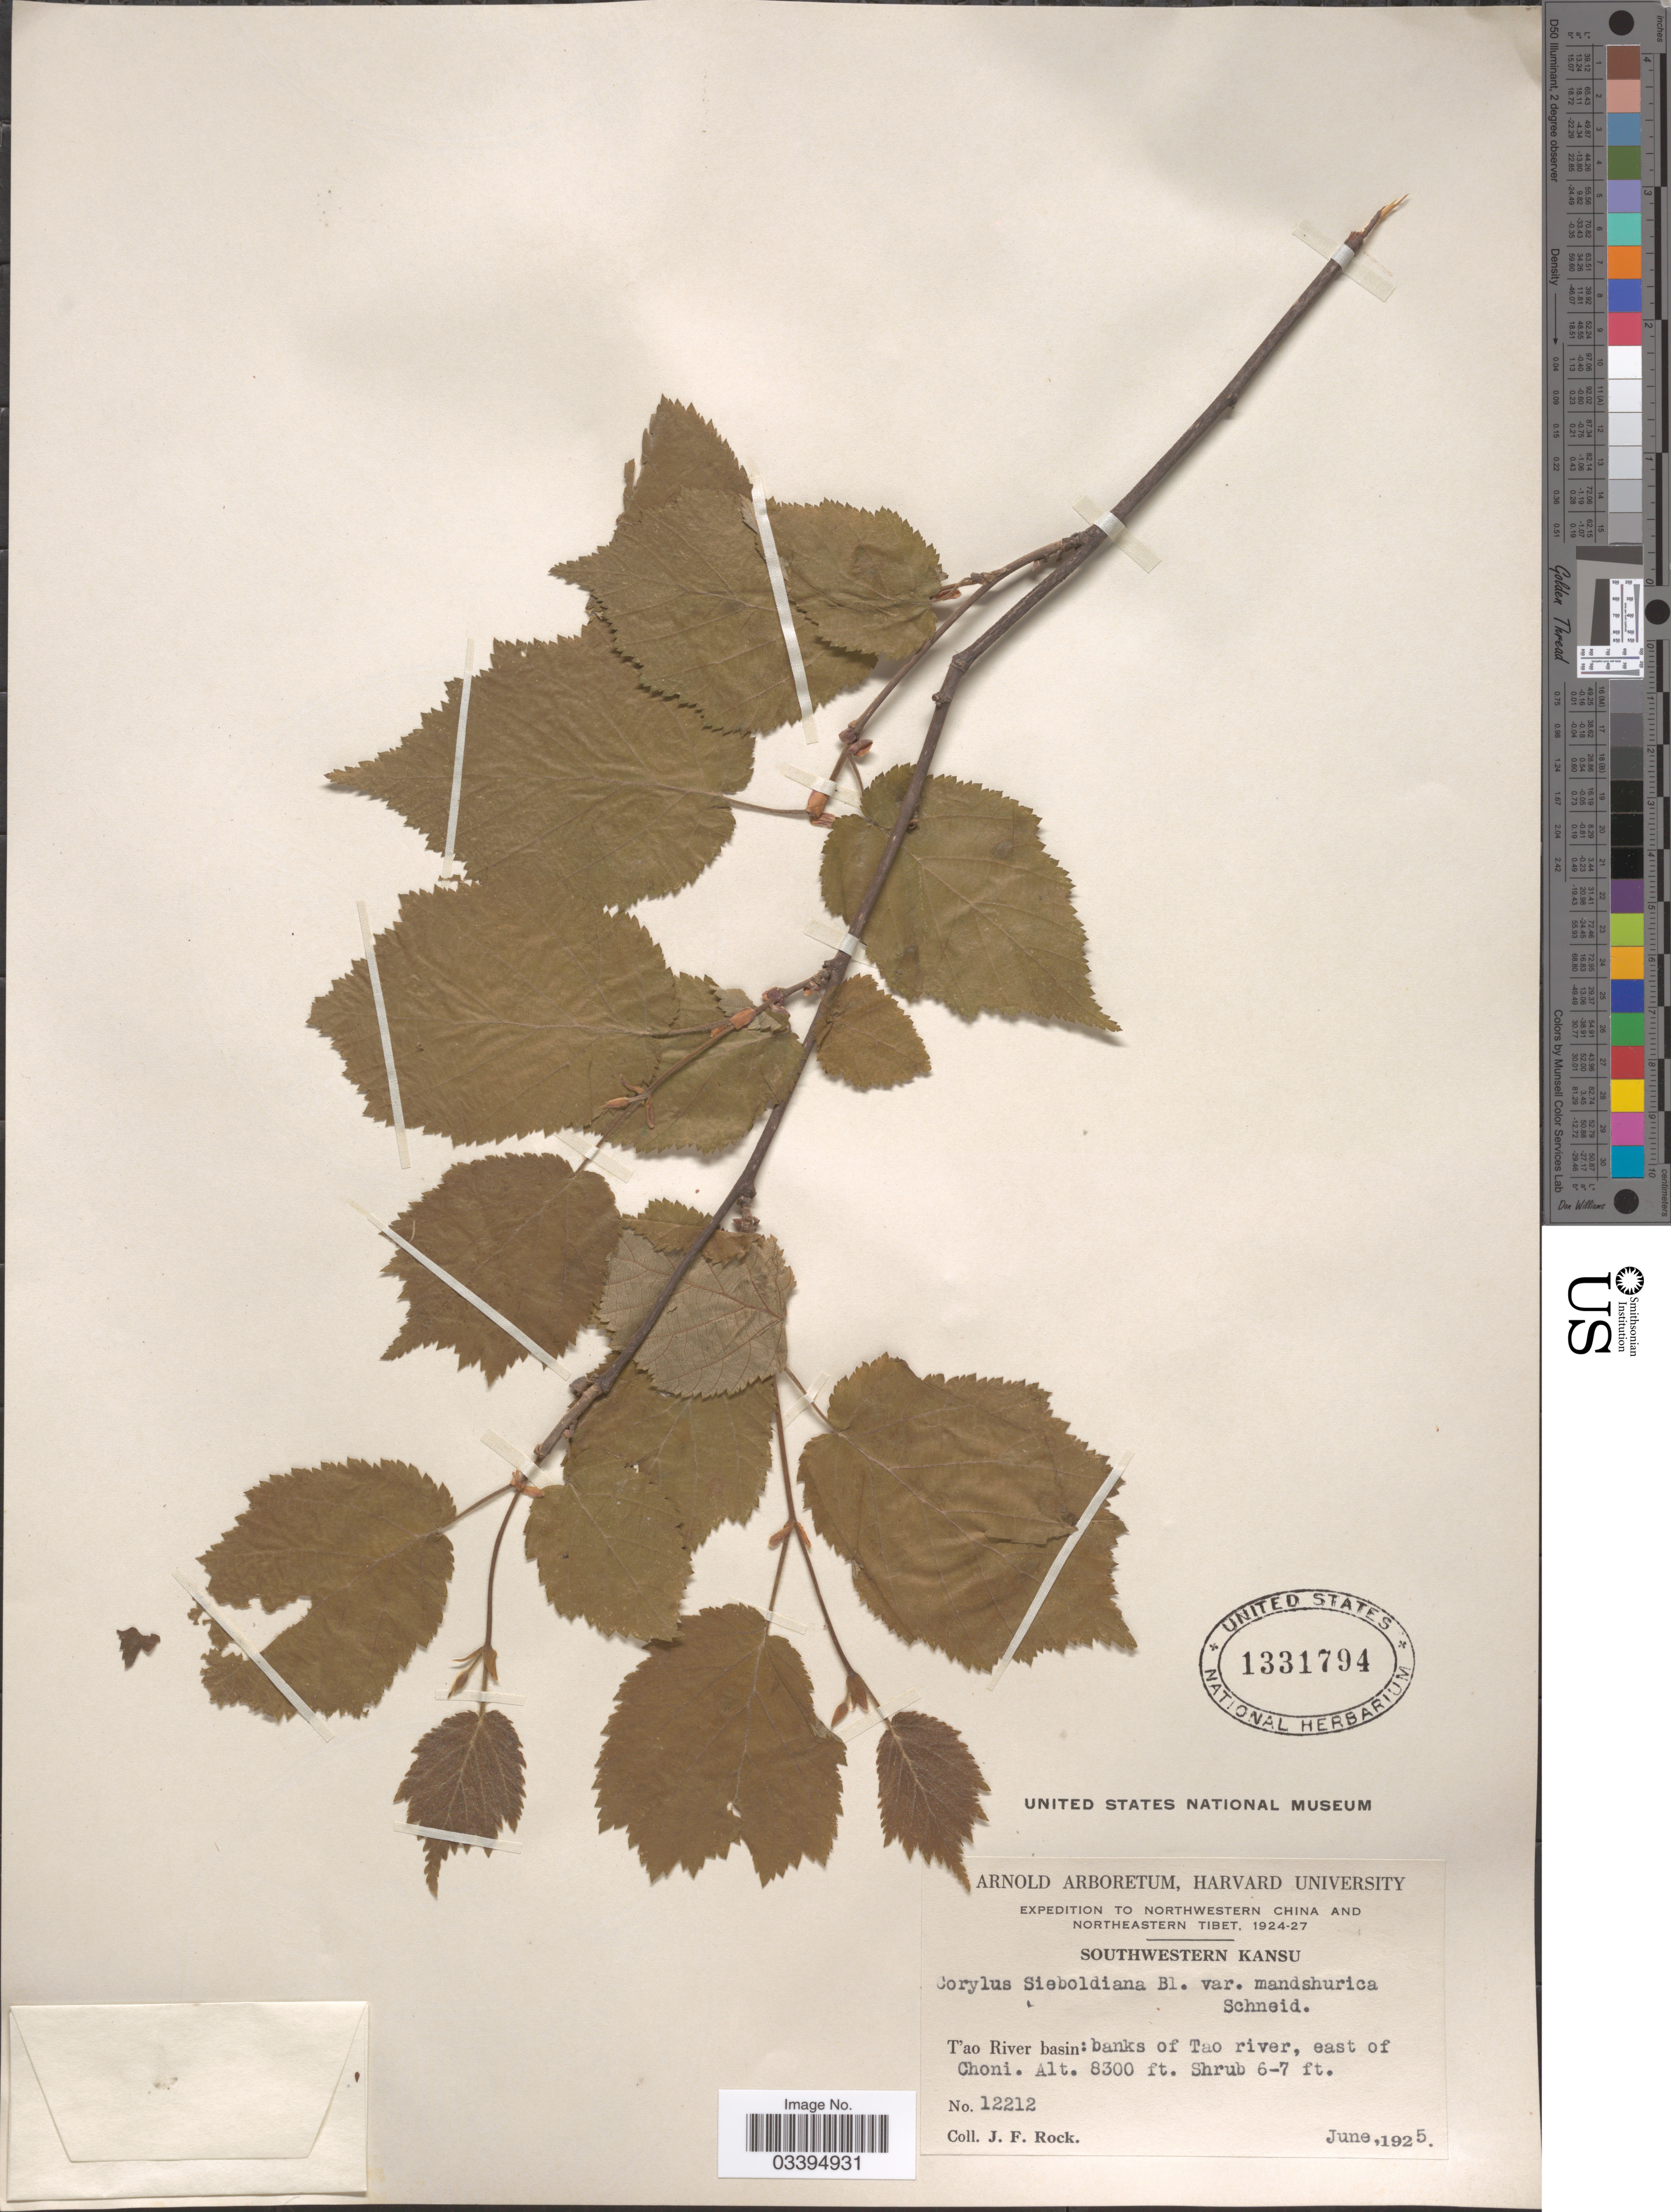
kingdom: Plantae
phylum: Tracheophyta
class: Magnoliopsida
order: Fagales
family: Betulaceae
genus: Corylus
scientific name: Corylus sieboldiana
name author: Blume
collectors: J. Rock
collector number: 12212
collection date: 1925-06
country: China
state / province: Gansu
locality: Northwestern China and Northeastern Tibet. Southwestern Kansu. T'ao River basin: banks of Tao river, east of Choni.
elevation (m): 2530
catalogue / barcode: US 1331794